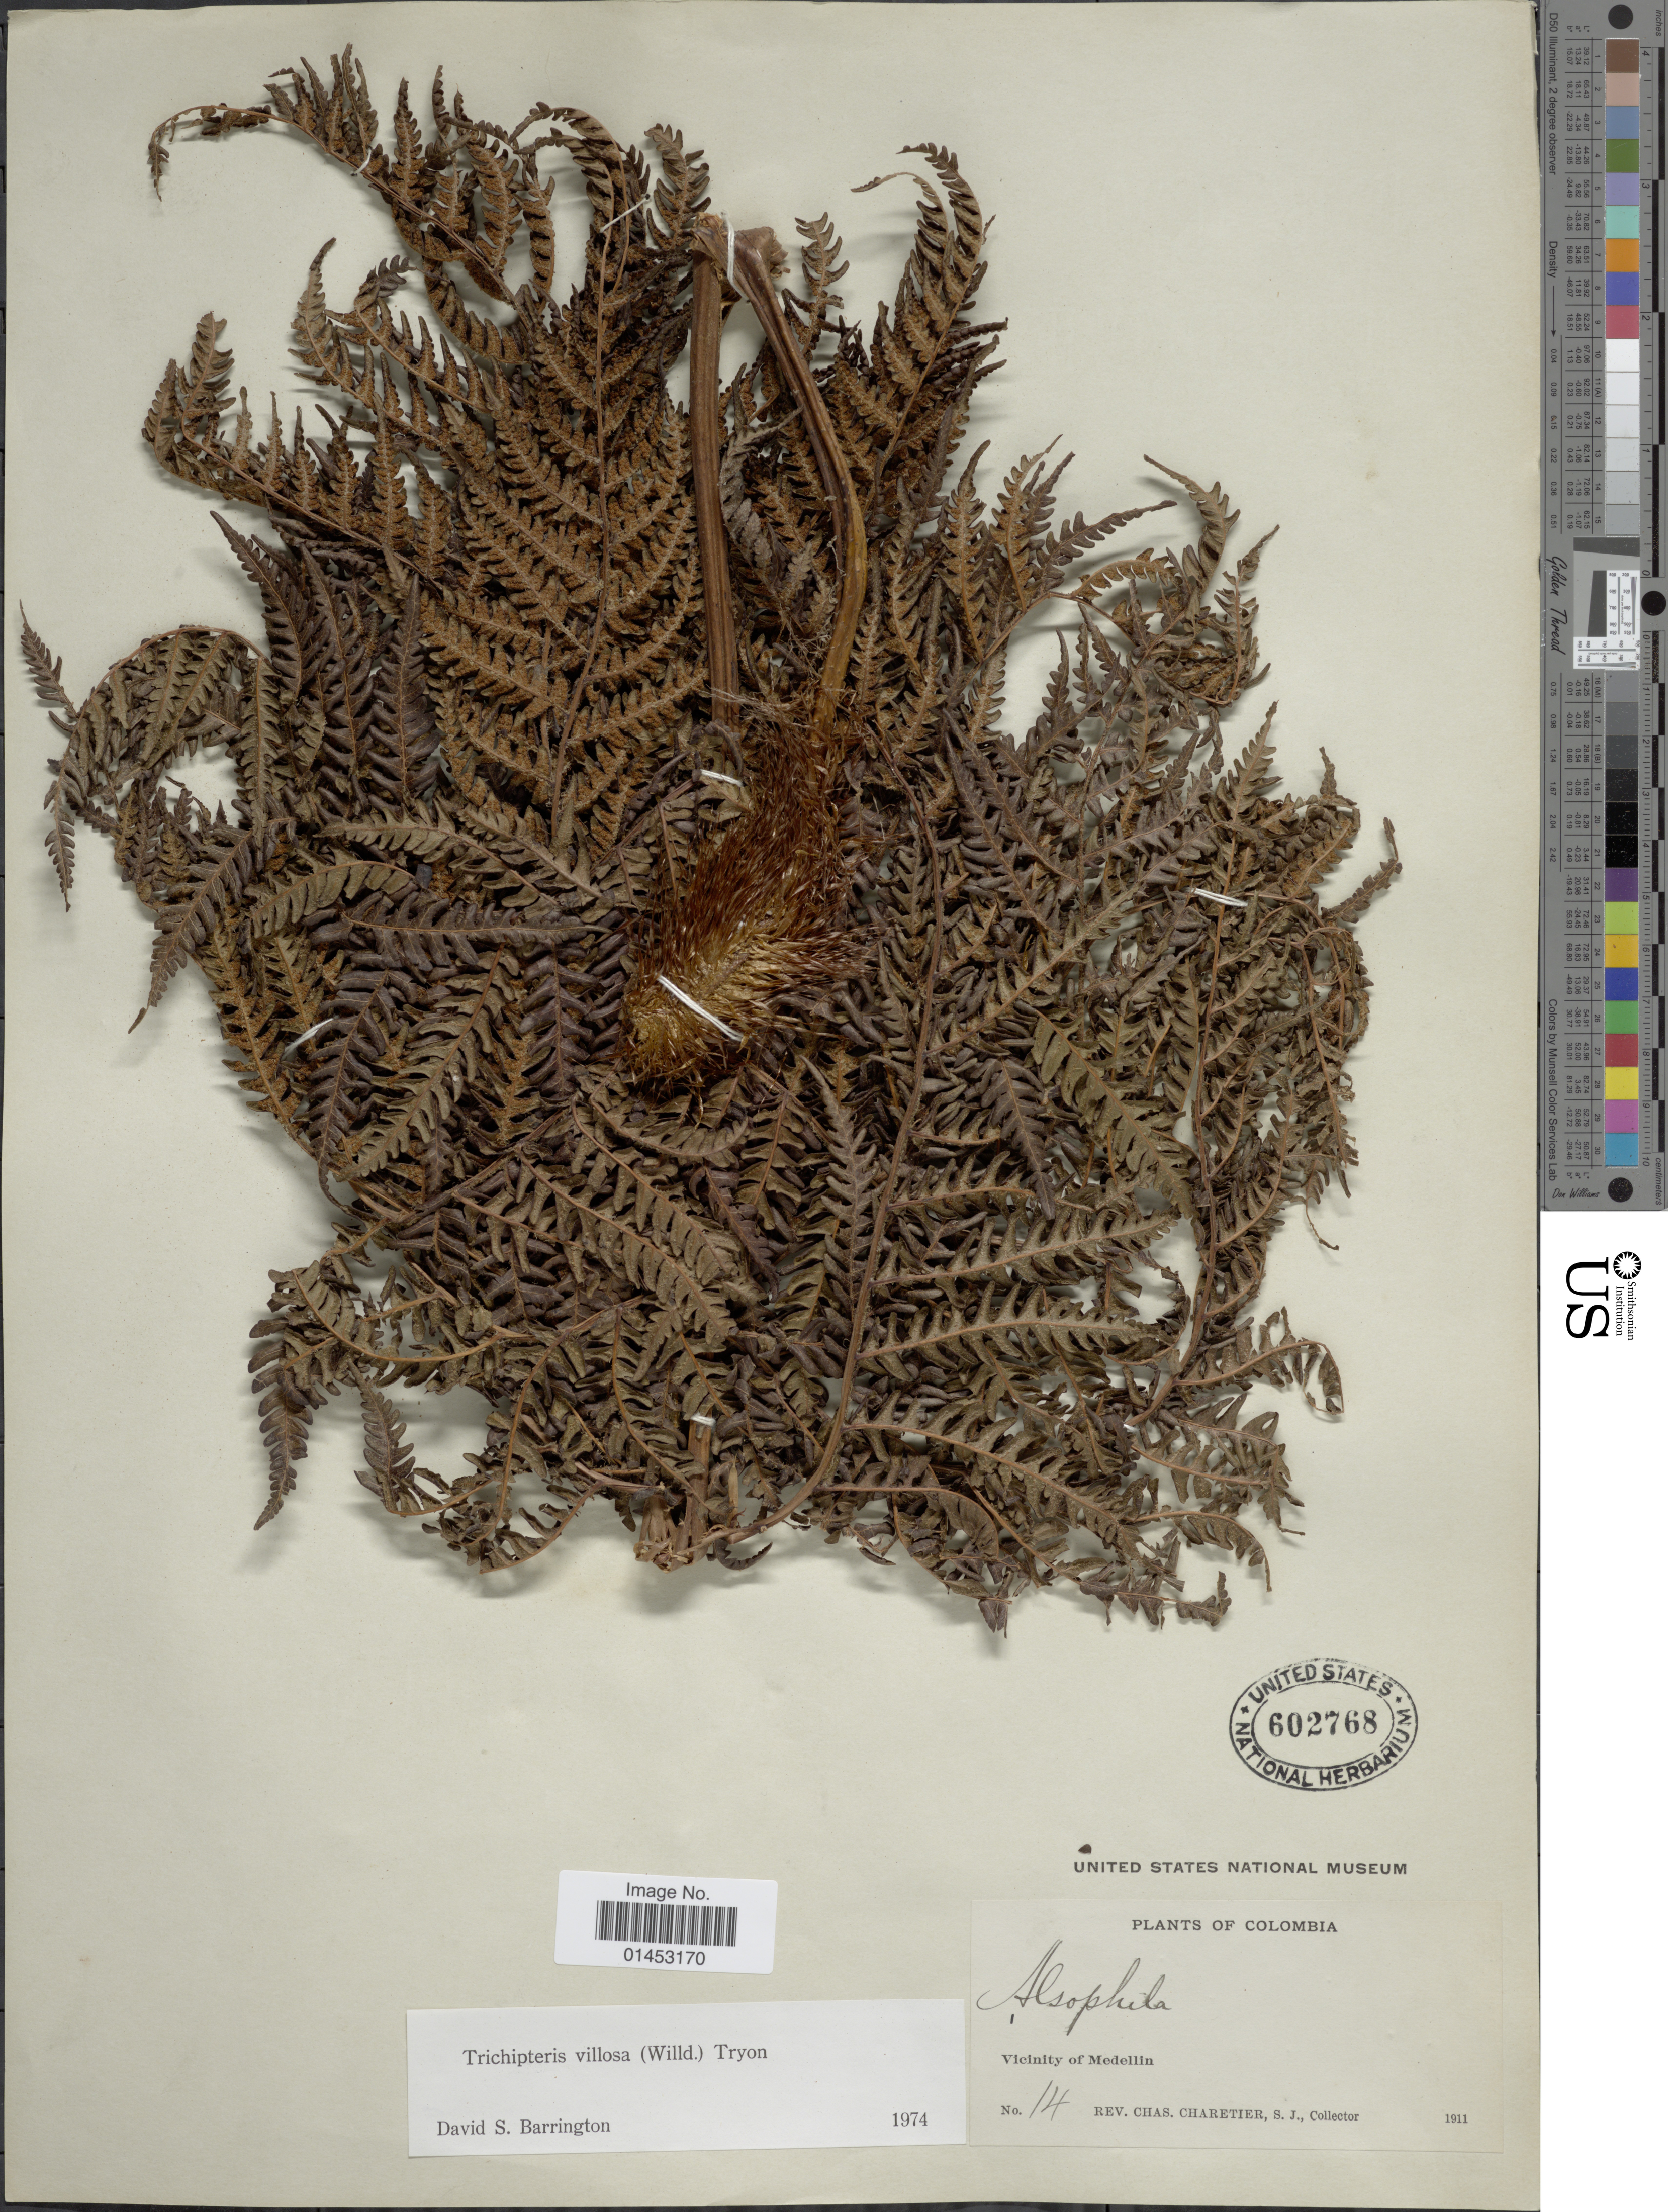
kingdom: Plantae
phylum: Tracheophyta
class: Polypodiopsida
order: Cyatheales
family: Cyatheaceae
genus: Cyathea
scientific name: Cyathea villosa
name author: Humb. & Bonpl. ex Willd.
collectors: C. Charetier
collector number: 14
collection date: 1911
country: Colombia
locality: Vicinity of Medellin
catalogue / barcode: US 602768